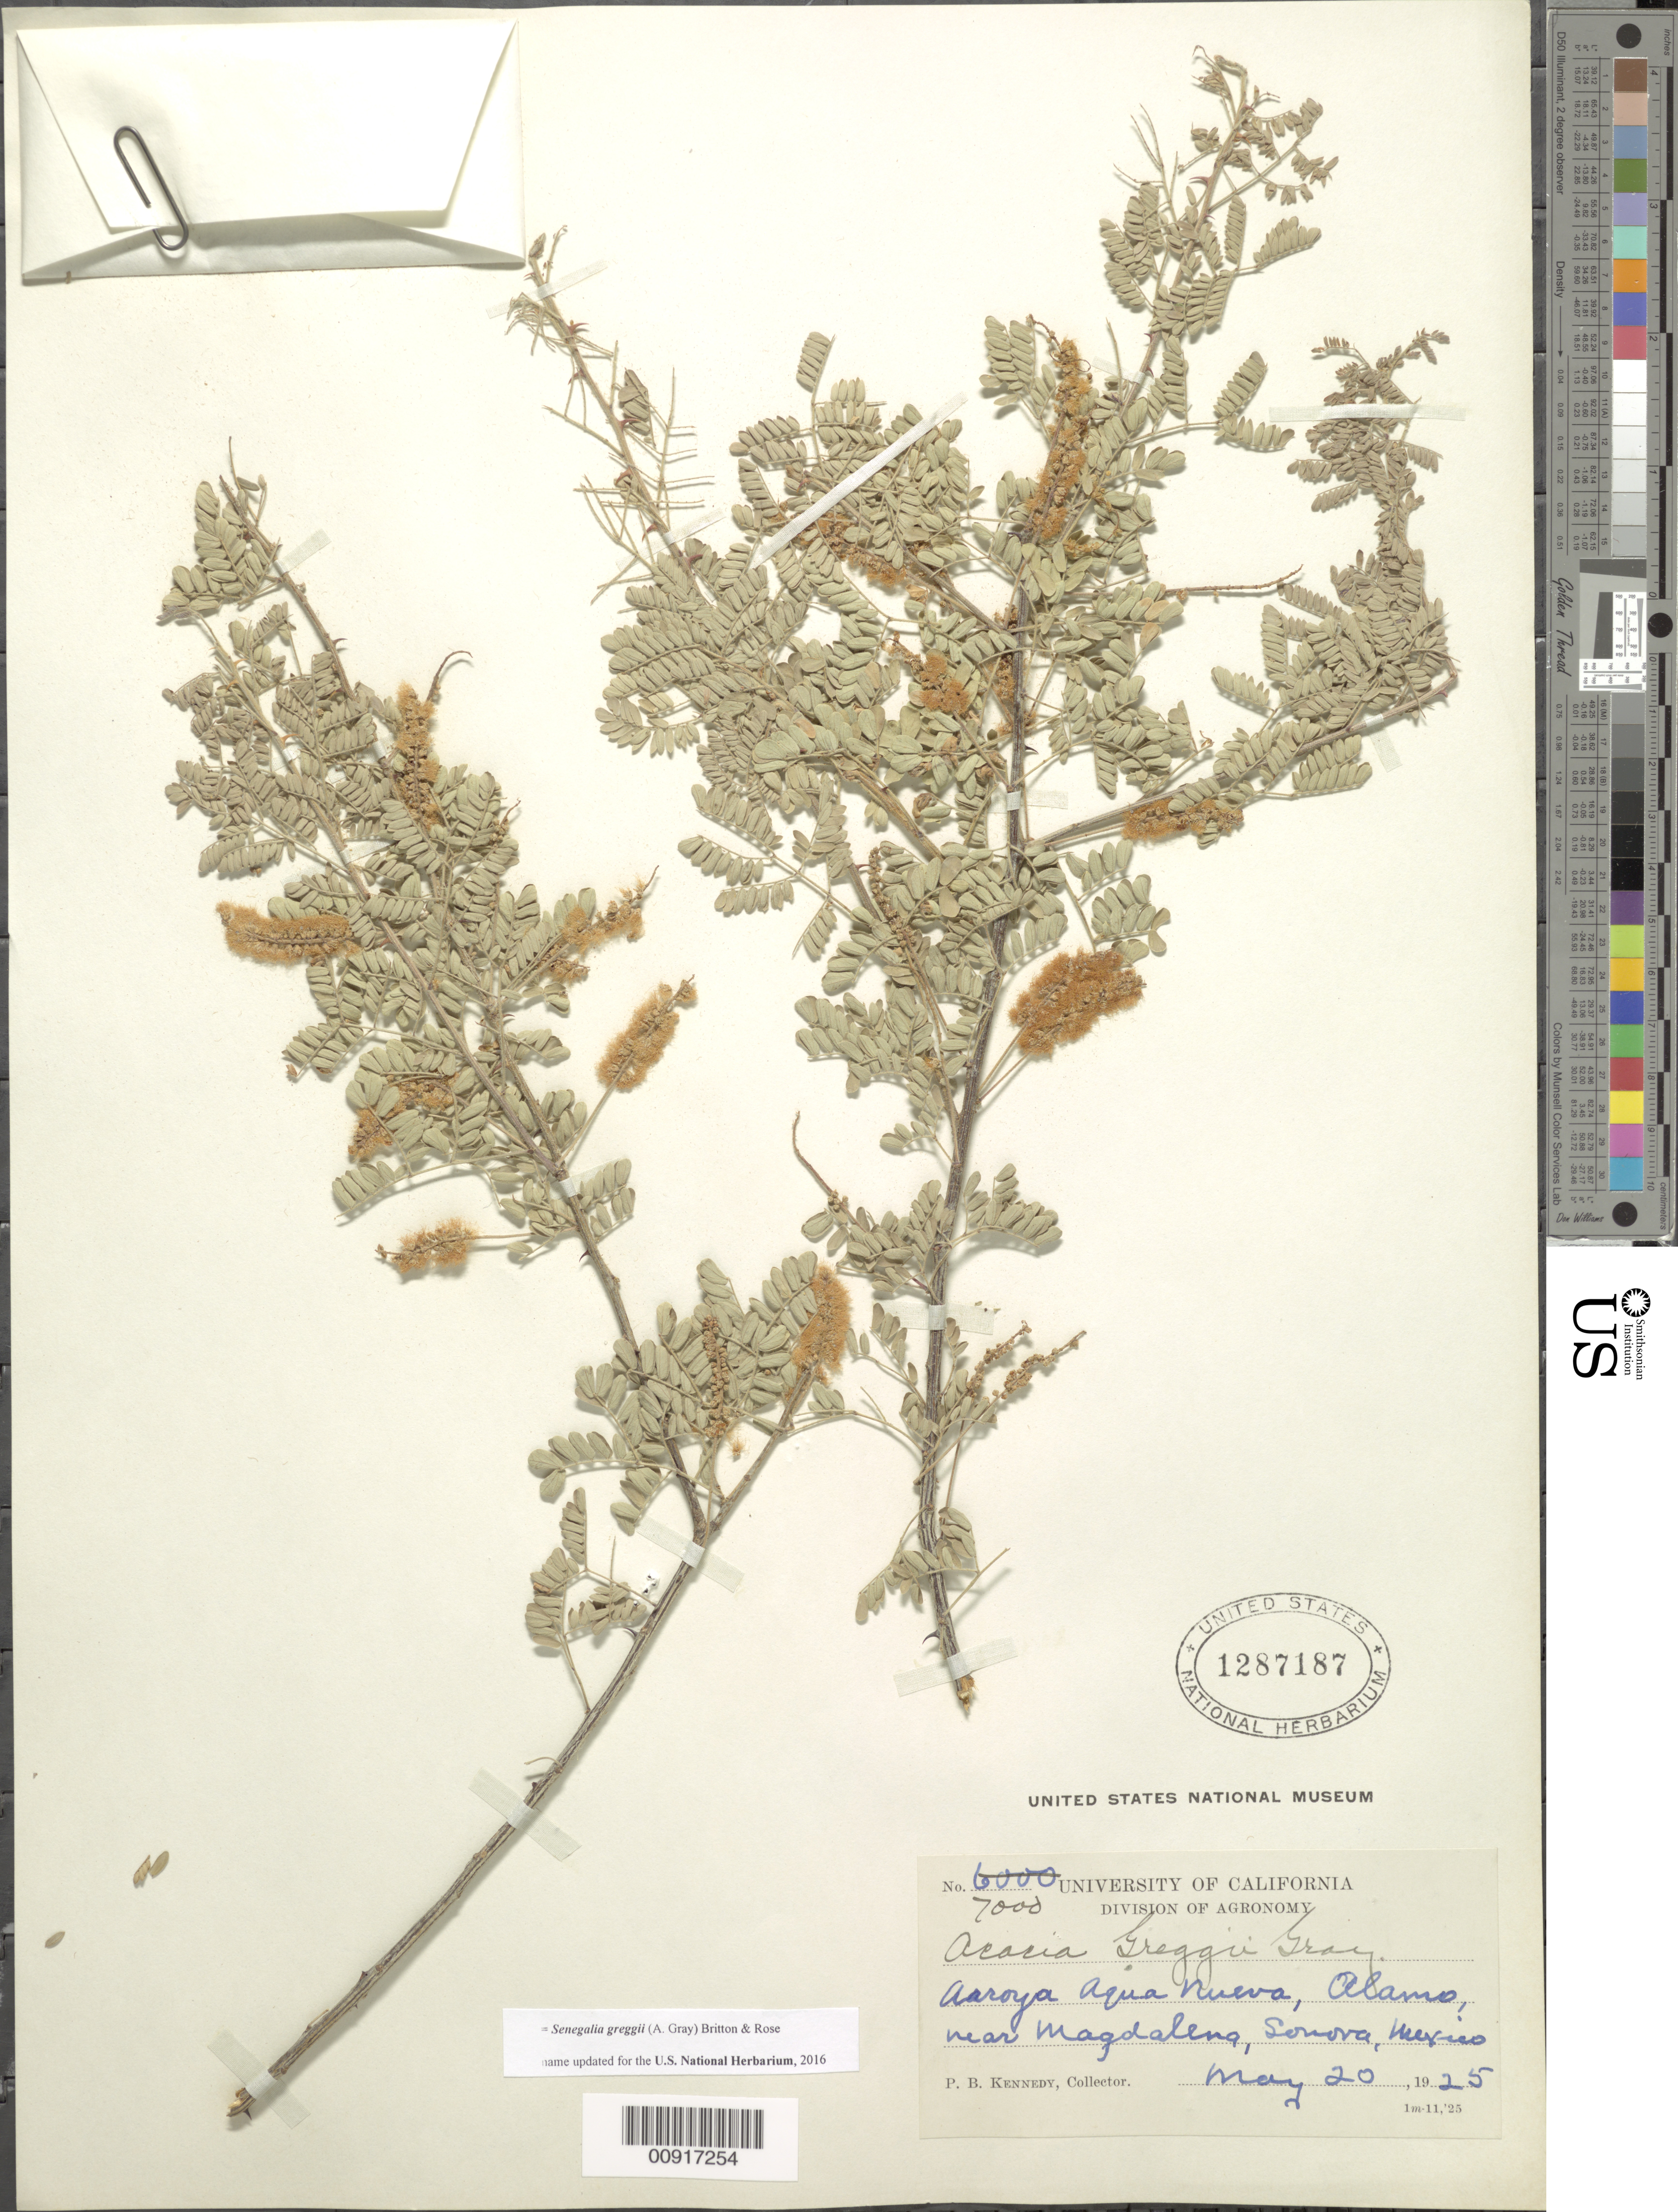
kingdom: Plantae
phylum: Tracheophyta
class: Magnoliopsida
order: Fabales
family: Fabaceae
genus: Senegalia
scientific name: Senegalia greggii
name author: (A. Gray) Britton & Rose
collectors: P. B. Kennedy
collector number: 7000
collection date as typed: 20 May 1925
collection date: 1925-05-20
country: Mexico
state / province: Sonora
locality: Arroyo Agua Nueva, Alamo, near Magdalena, Sonora.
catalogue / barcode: US 1287187